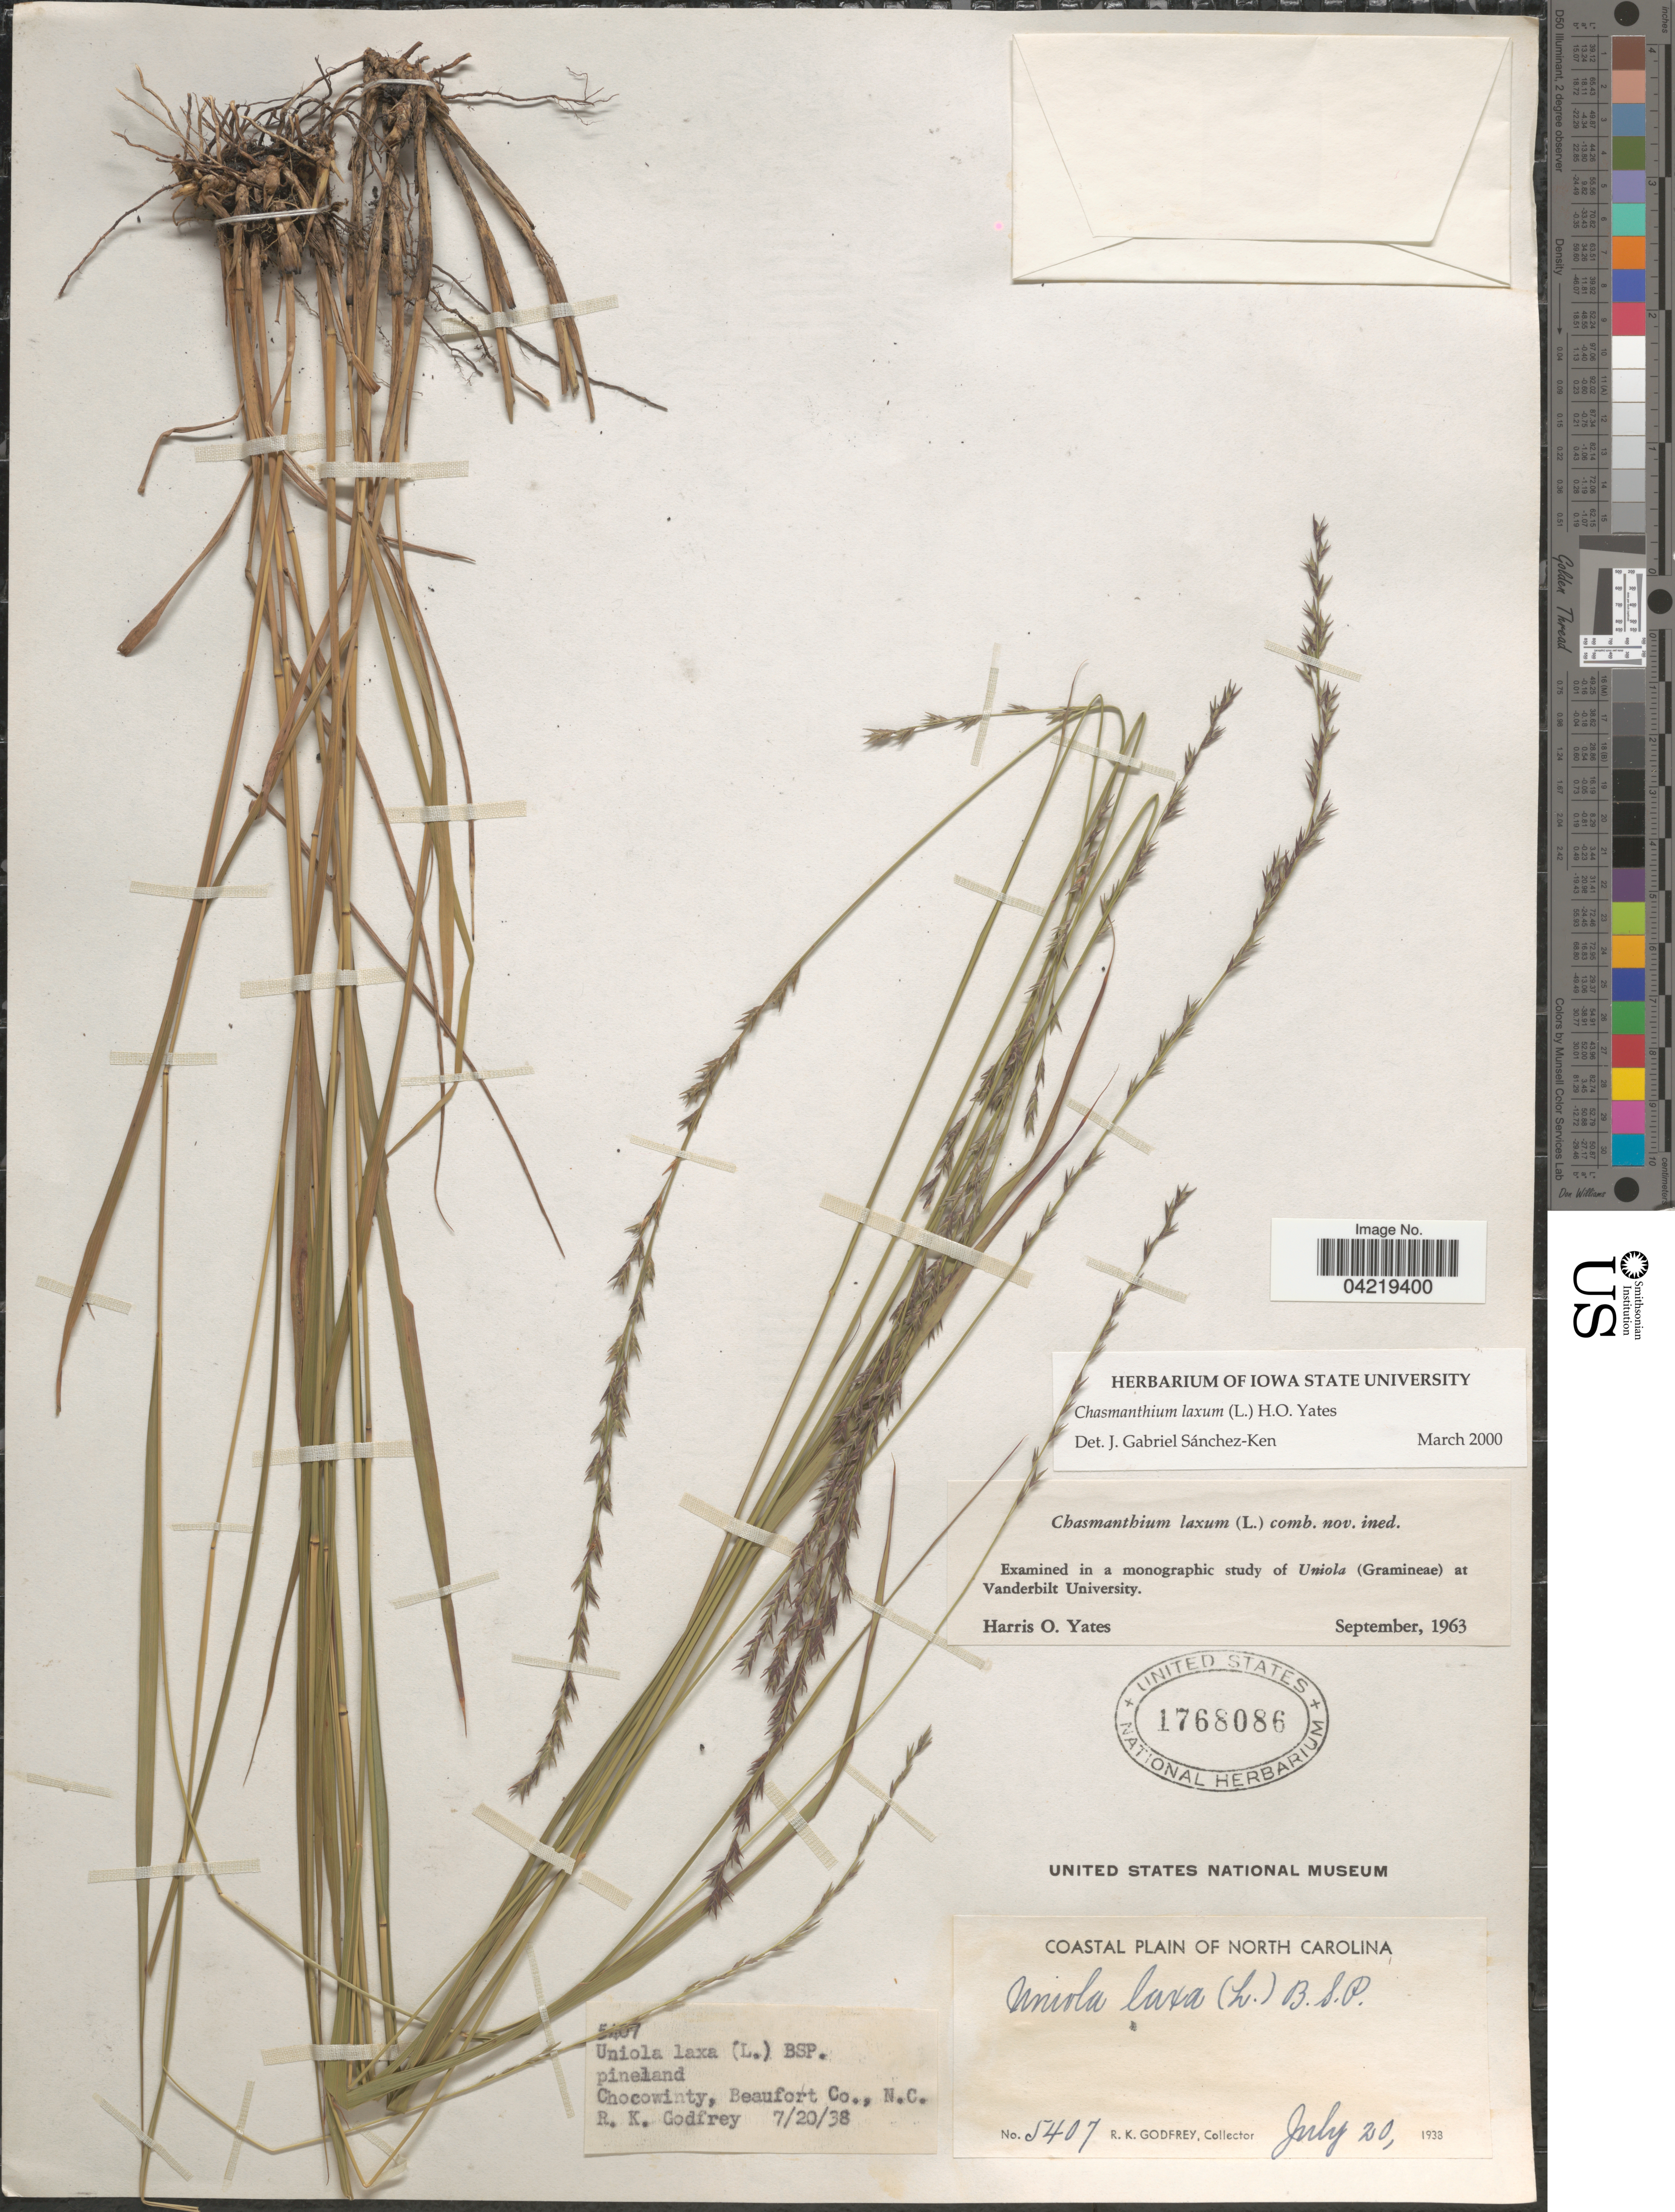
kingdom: Plantae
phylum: Tracheophyta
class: Liliopsida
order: Poales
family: Poaceae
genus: Chasmanthium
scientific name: Chasmanthium laxum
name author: (L.) H.O. Yates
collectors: R. K. Godfrey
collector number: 5407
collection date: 1938-07-20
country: United States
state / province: North Carolina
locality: Coastal Plain of North Carolina. Chocowinty, Beaufort Co.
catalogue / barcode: US 1768086